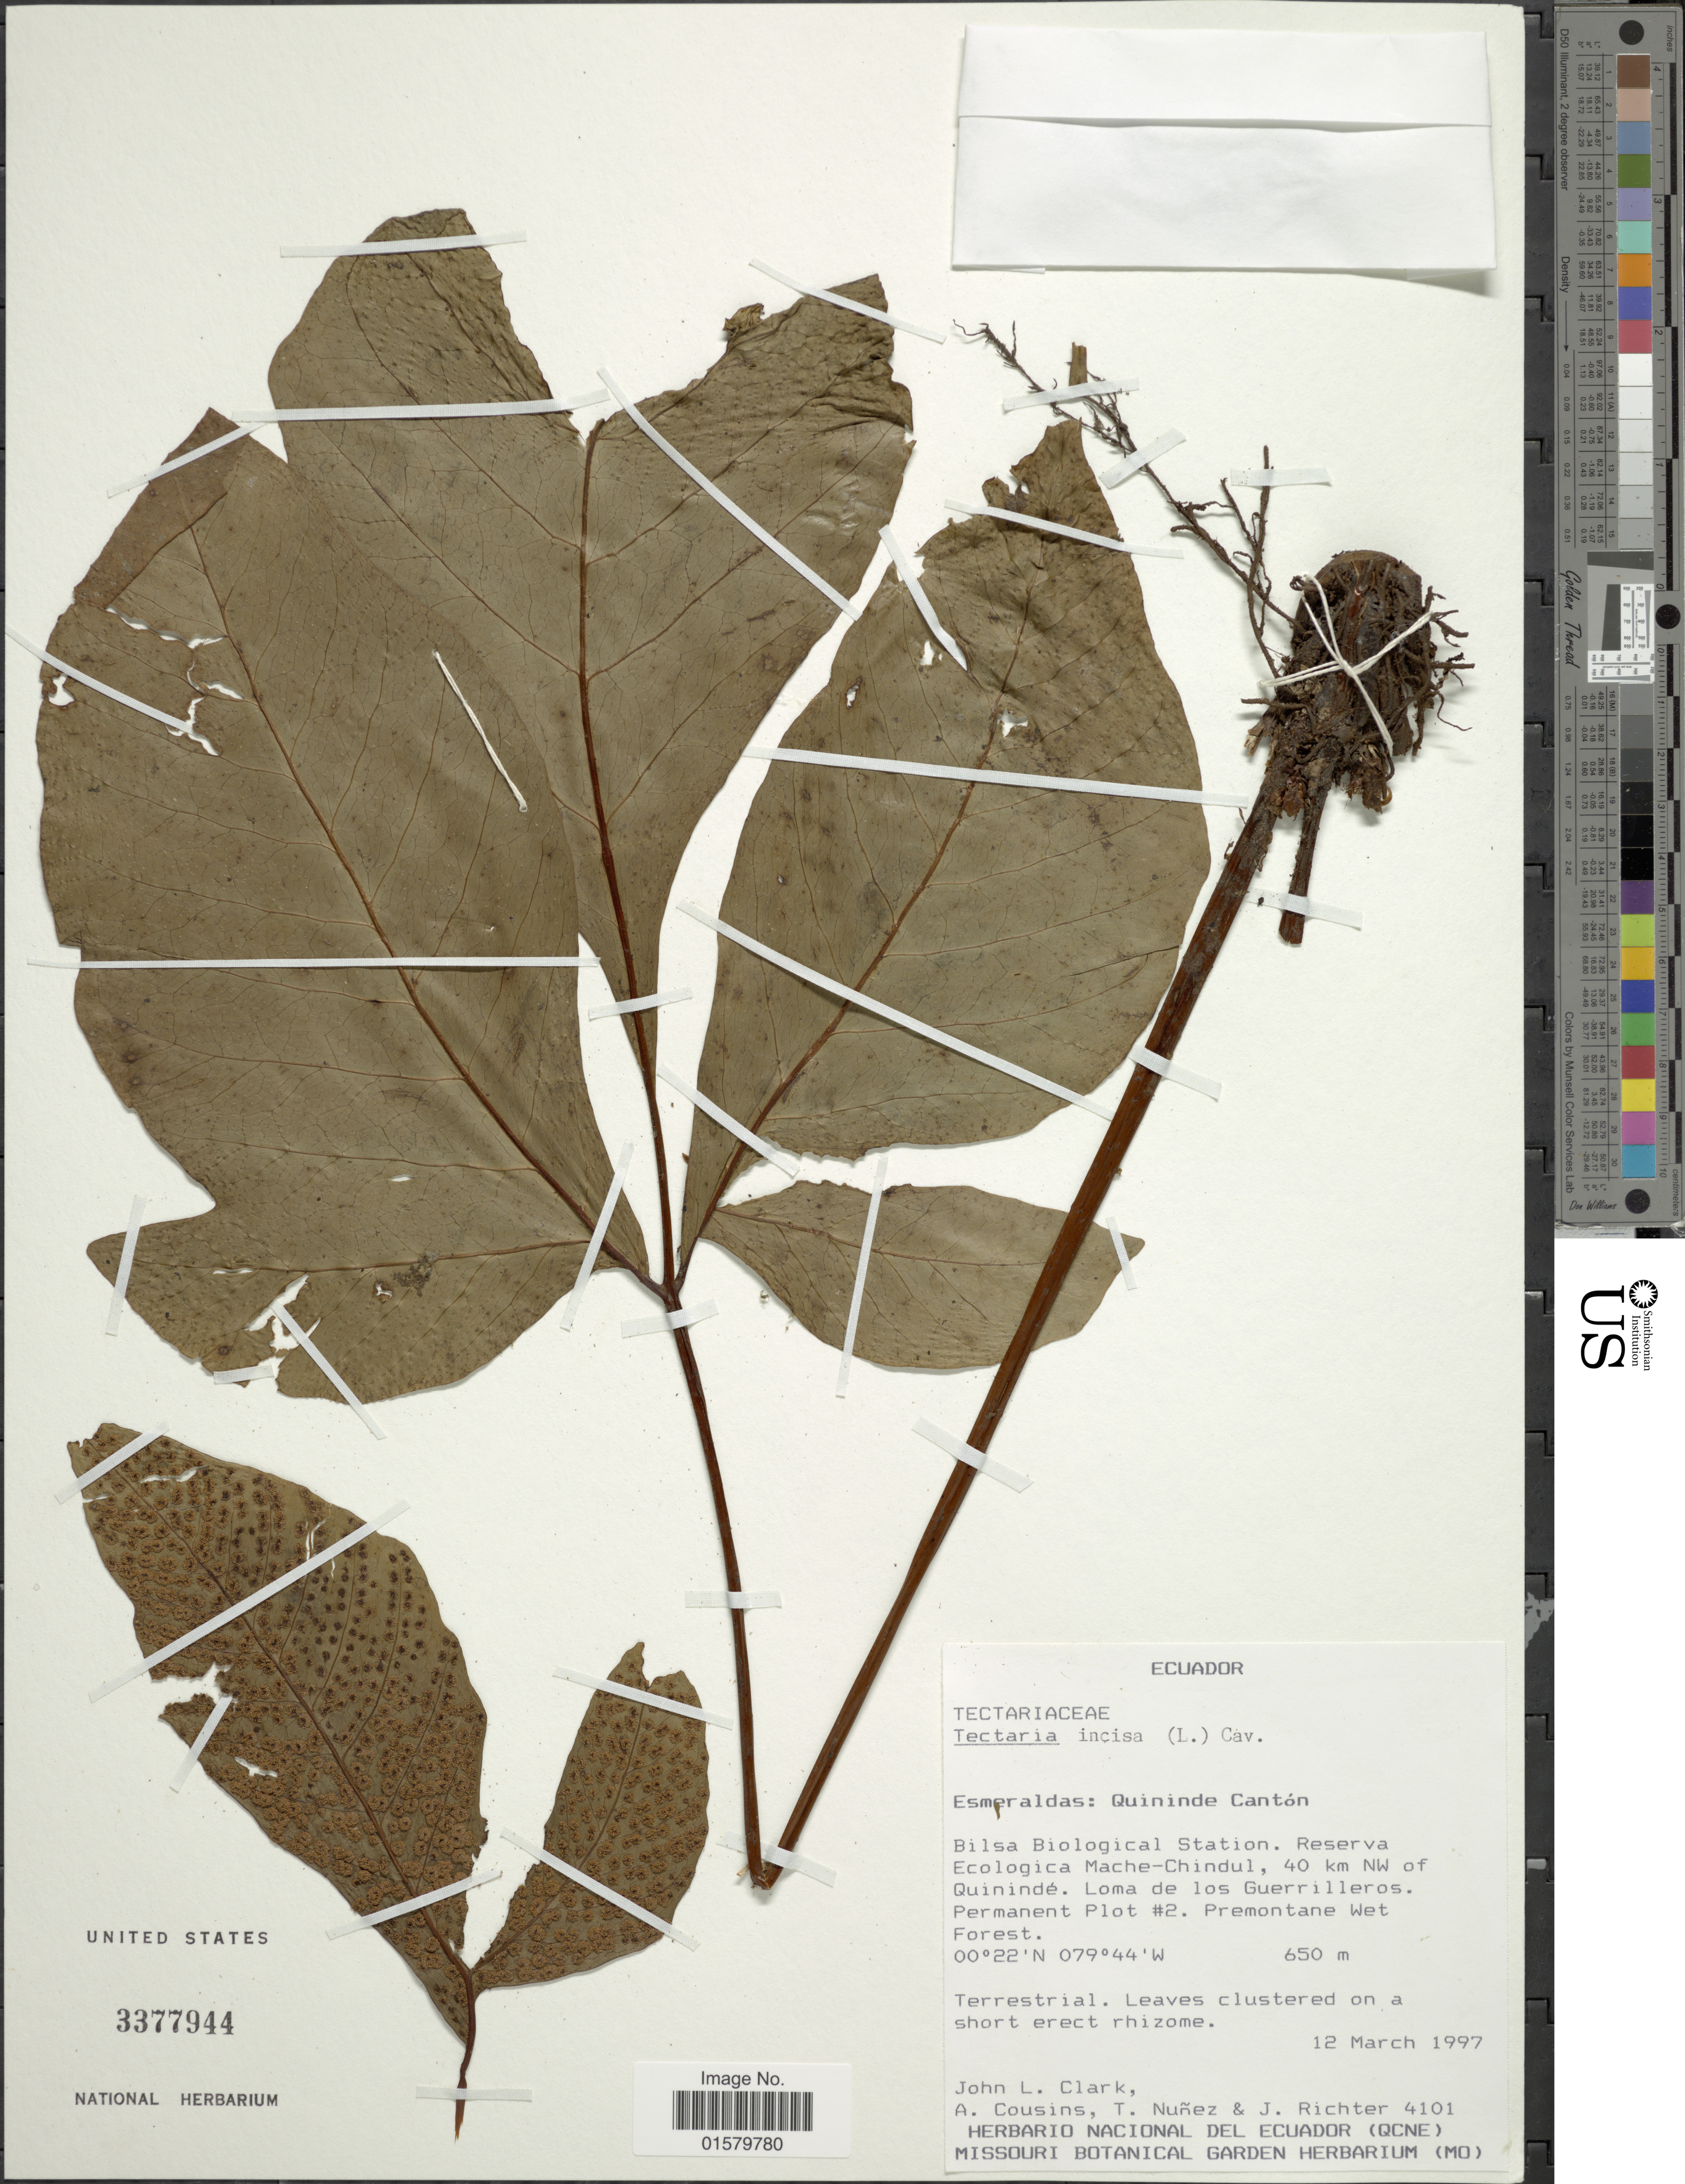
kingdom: Plantae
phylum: Tracheophyta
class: Polypodiopsida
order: Polypodiales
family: Tectariaceae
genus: Tectaria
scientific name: Tectaria murilloana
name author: A. Rojas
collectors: J. L. Clark, A. Cousins, T. Núñez & J. Richter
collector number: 4101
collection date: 1997-03-12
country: Ecuador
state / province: Esmeraldas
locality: Quininde Canton, Bilsa Biological Station. Reserva Ecologica Mache-Chindul, 40 km NW of Quininde. Loma de los Guerrilleros. Permanent Plot #2. Premontane Wet Forest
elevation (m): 650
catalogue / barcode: US 3377944